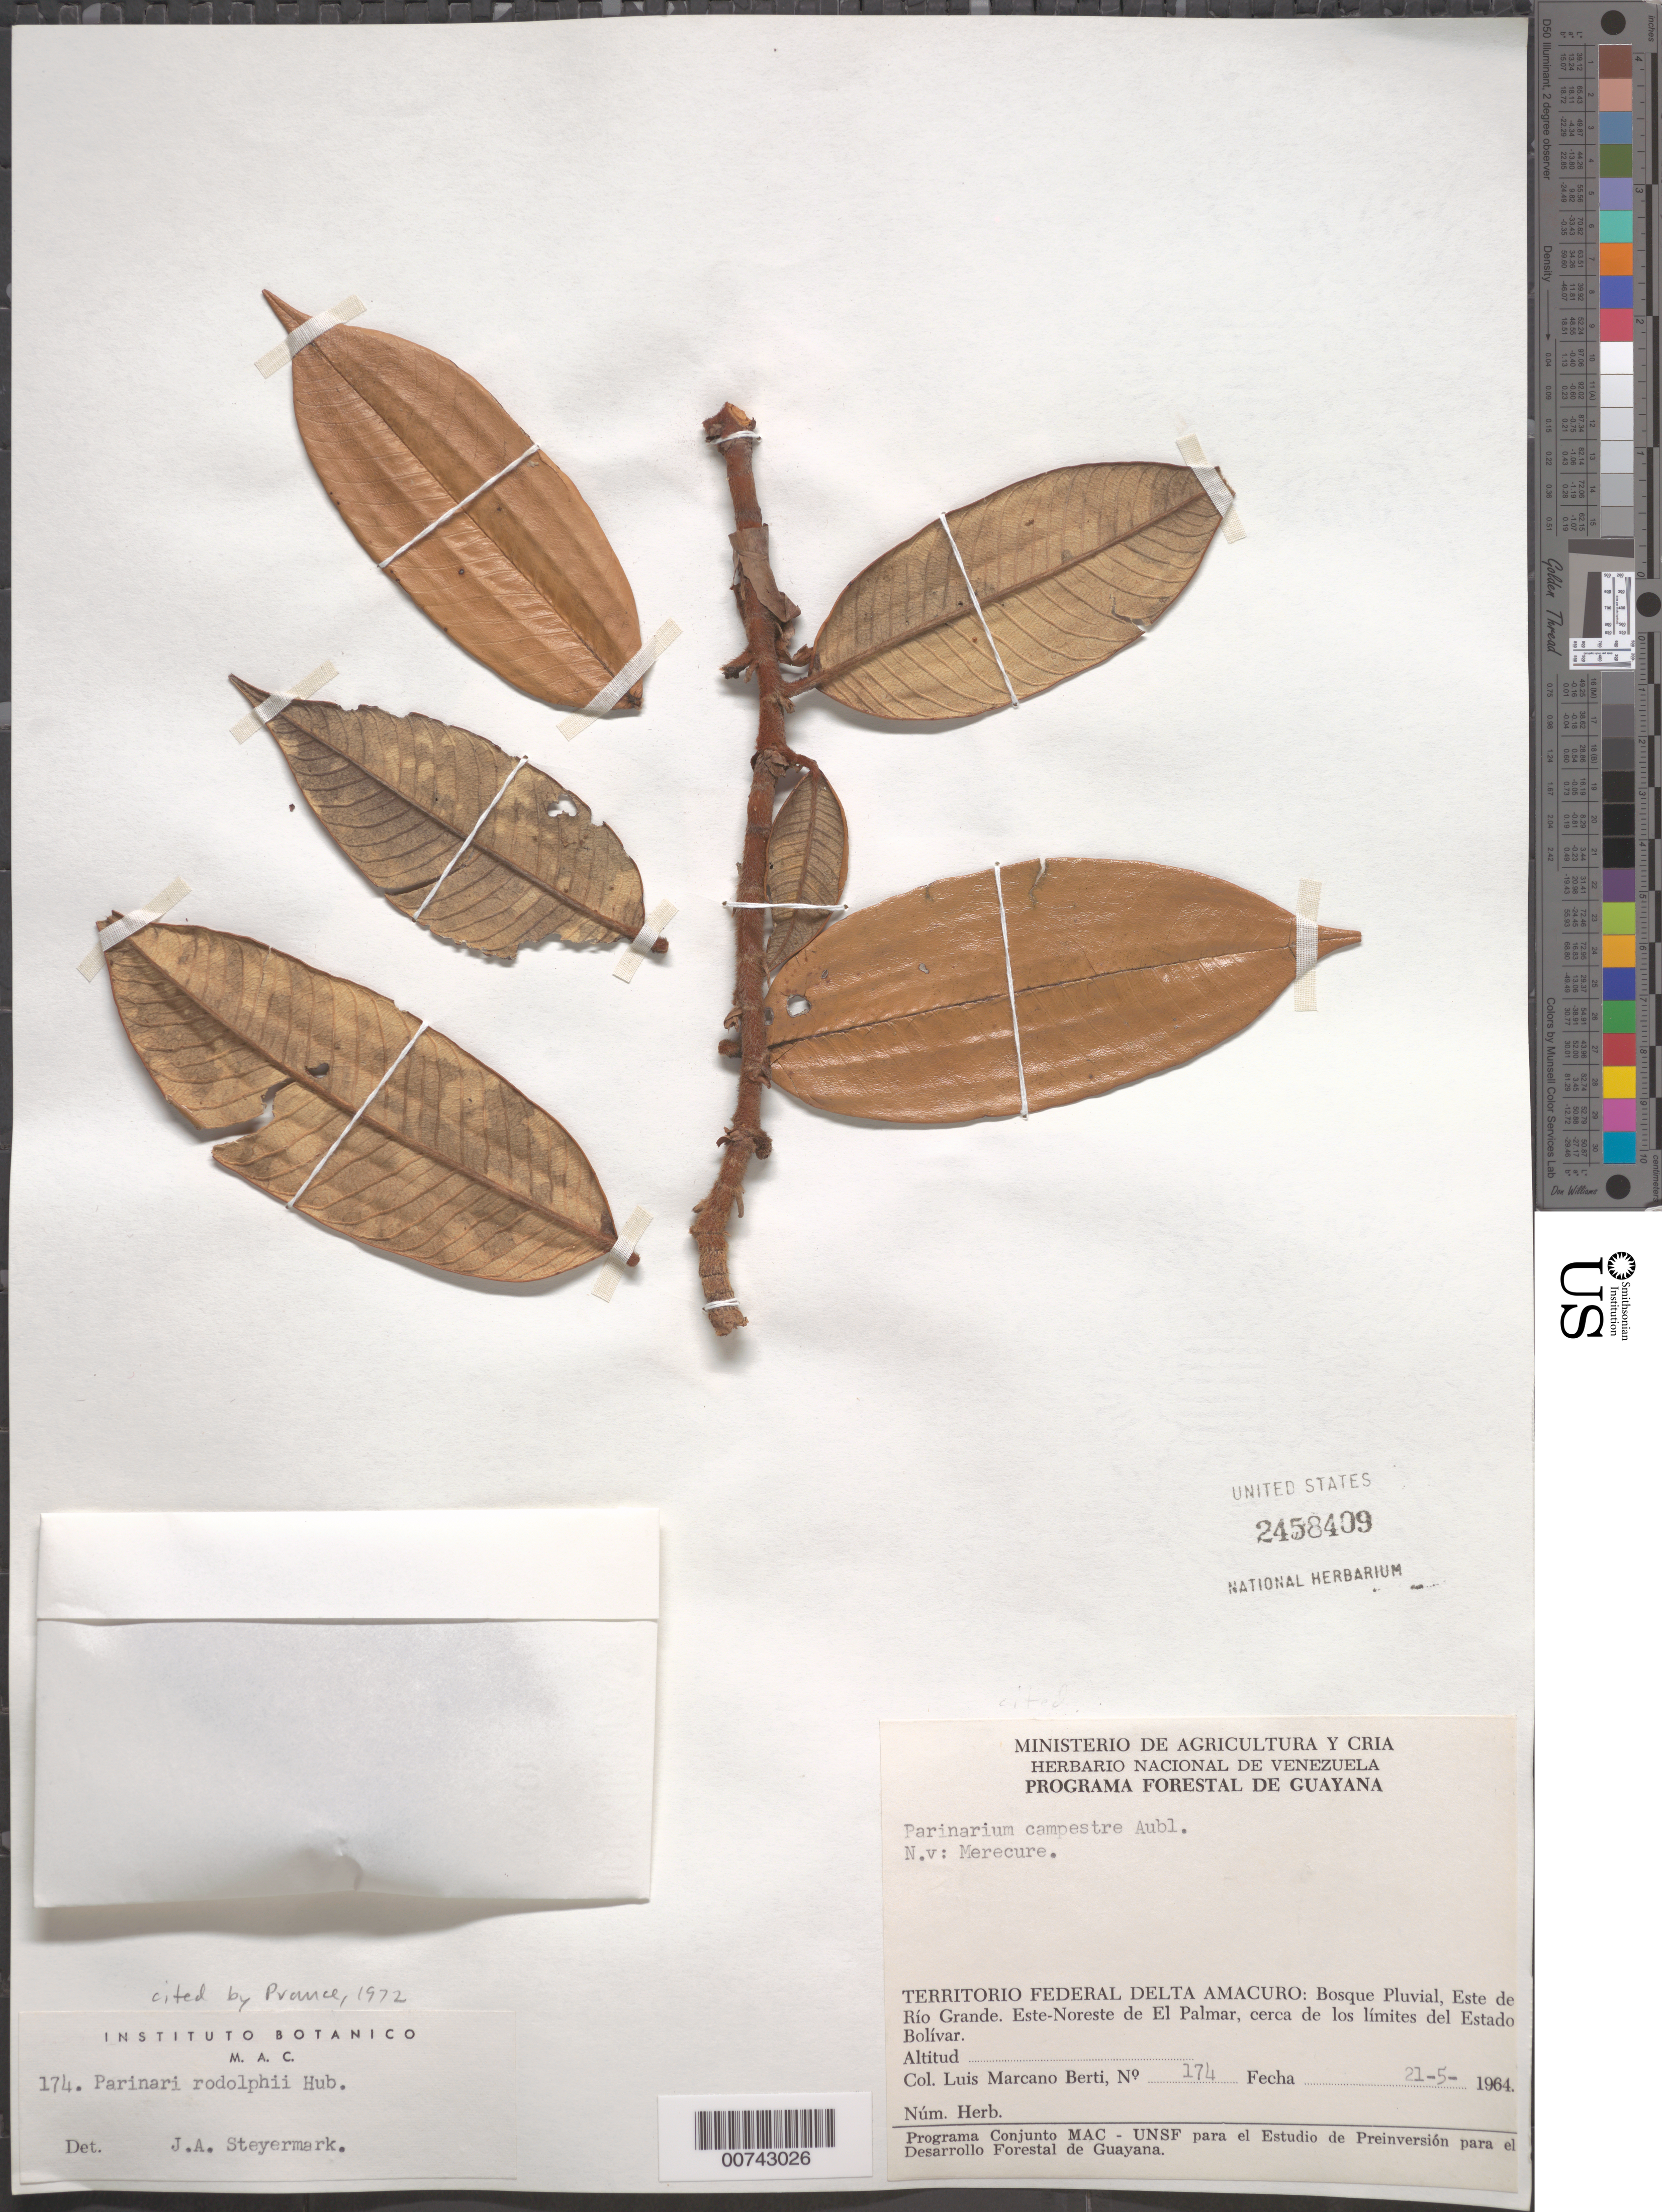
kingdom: Plantae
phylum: Tracheophyta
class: Magnoliopsida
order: Malpighiales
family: Chrysobalanaceae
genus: Parinari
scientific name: Parinari rodolphii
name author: Huber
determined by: Steyermark, Julian A., (VEN)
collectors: L. Marcano-Berti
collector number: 174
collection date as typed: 21-May-64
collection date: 1964-05-21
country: Venezuela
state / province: Delta Amacuro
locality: Este de Río Grande, ENE de El Palmar, cerca de los limites del Estado Bolívar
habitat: Bosque pluvial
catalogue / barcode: US 2458409